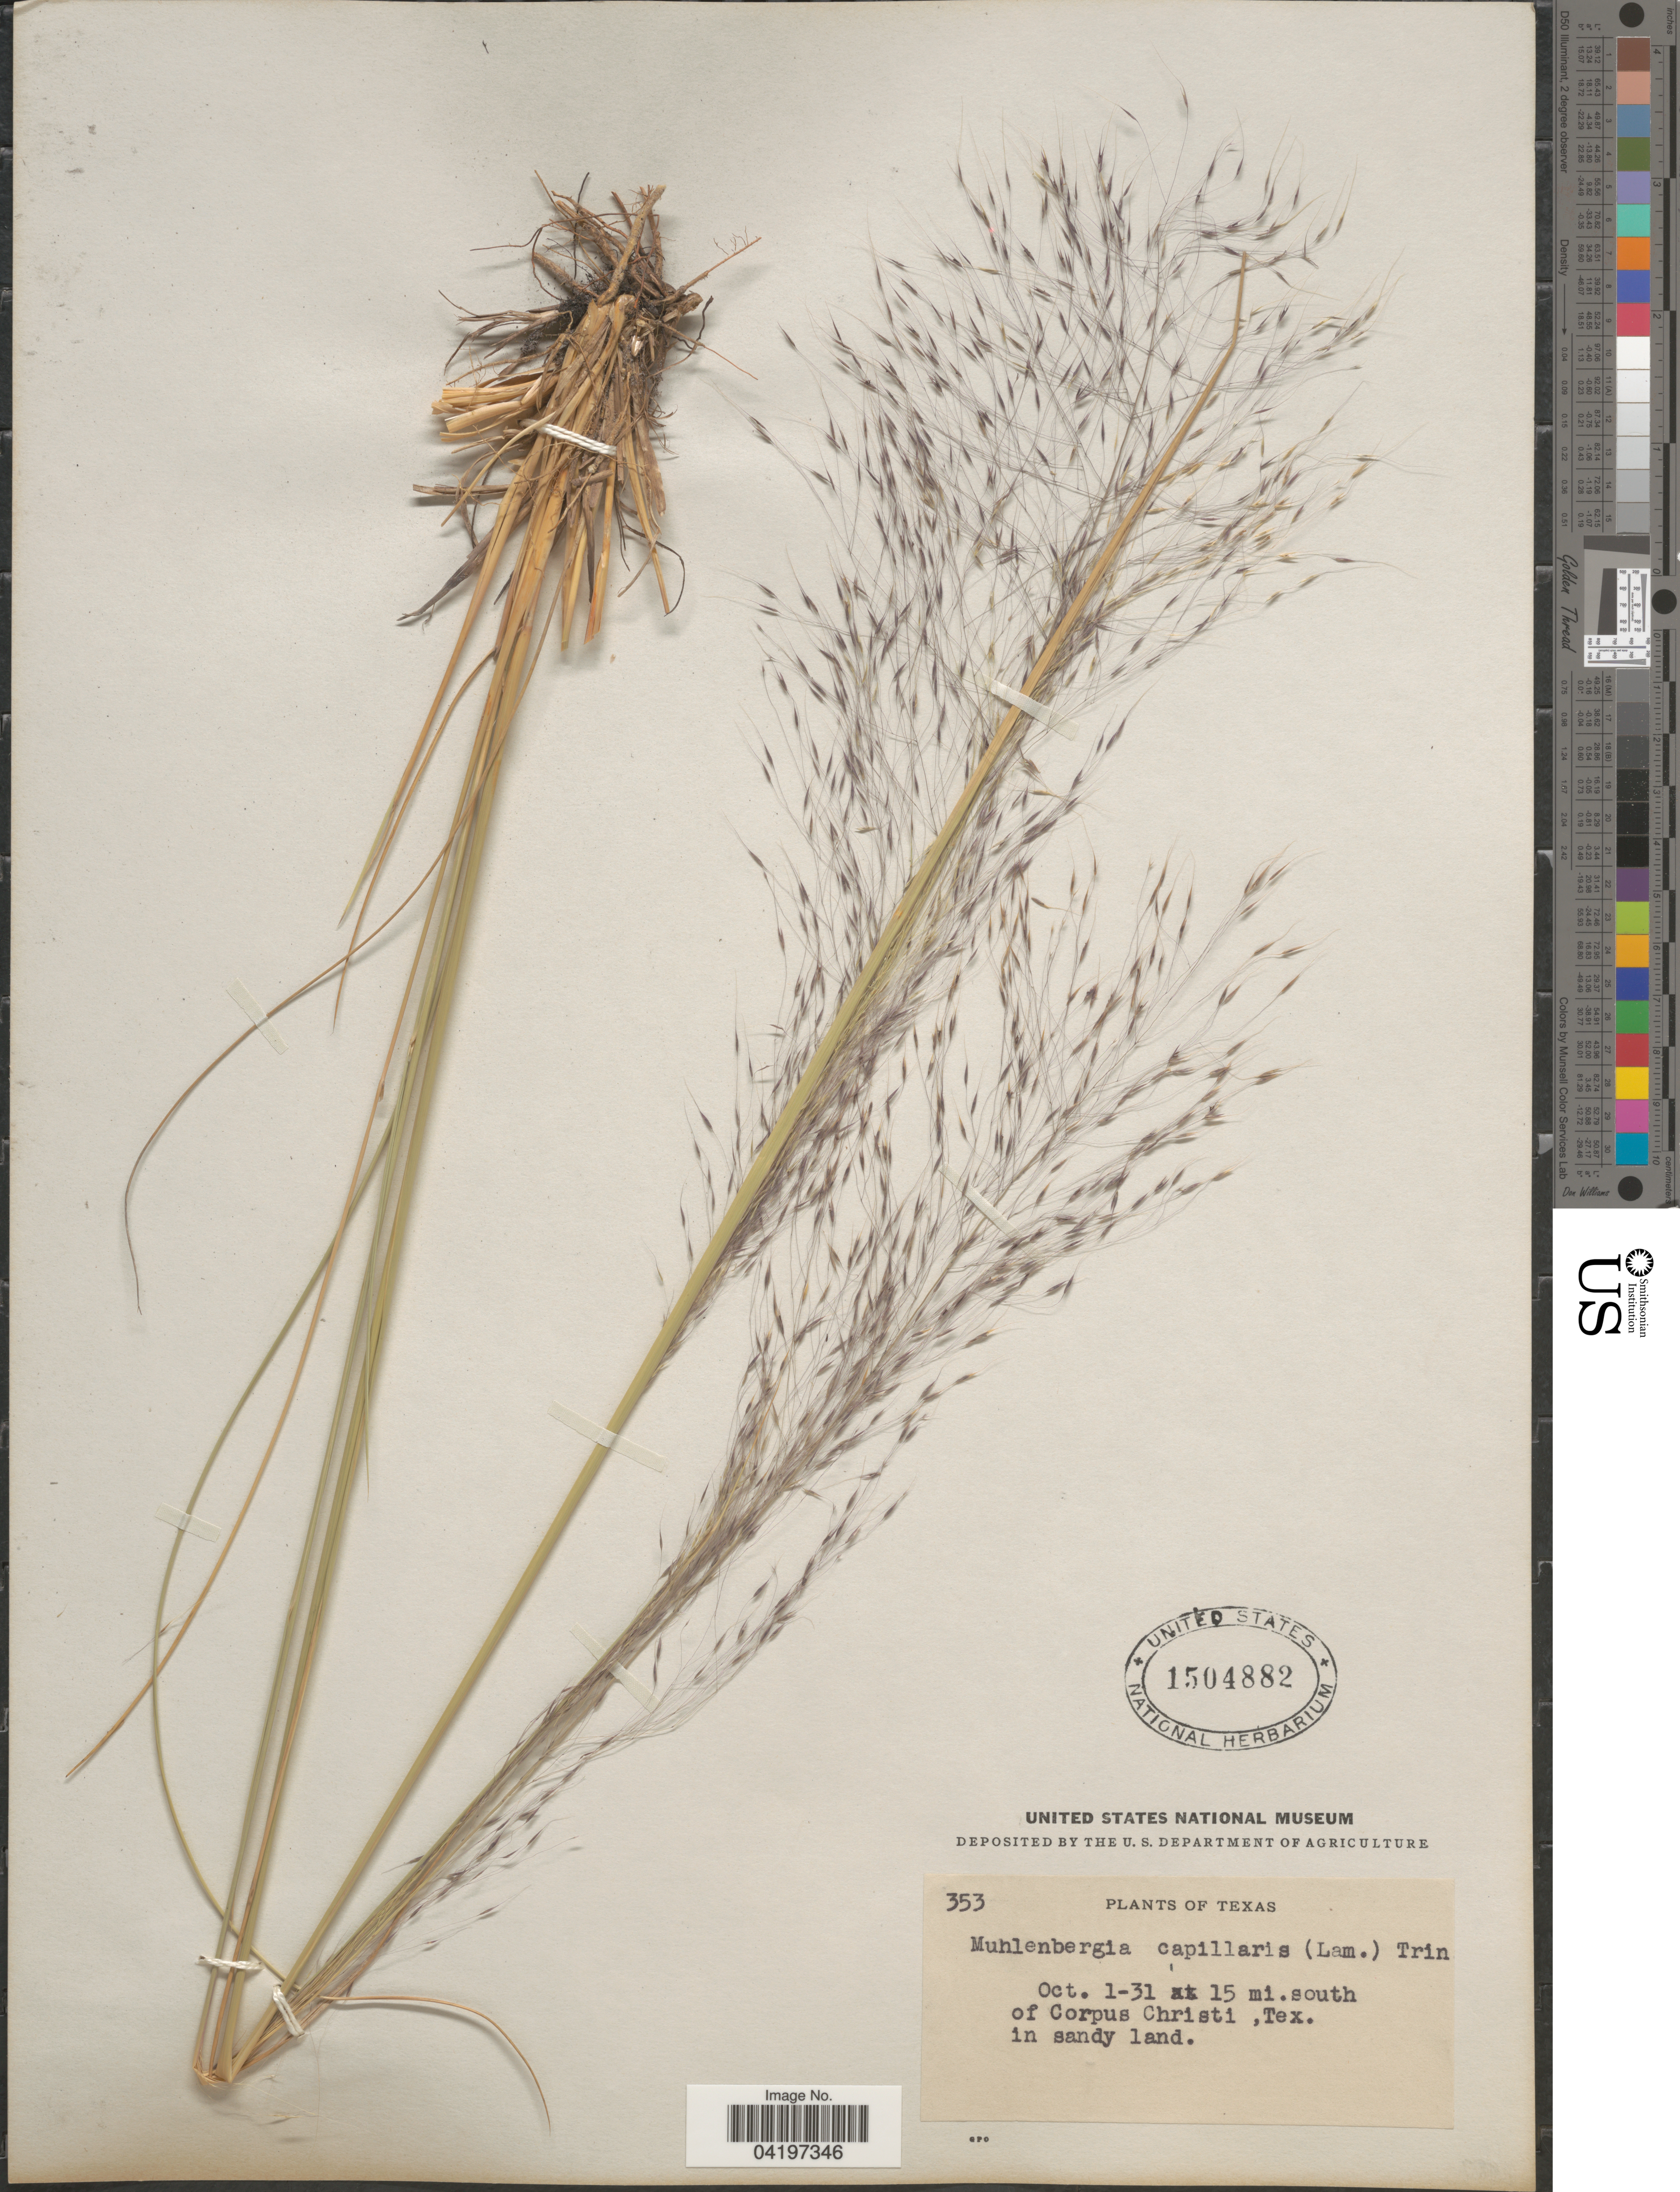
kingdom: Plantae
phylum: Tracheophyta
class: Liliopsida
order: Poales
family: Poaceae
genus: Muhlenbergia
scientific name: Muhlenbergia sericea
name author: (Michx.) P.M. Peterson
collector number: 353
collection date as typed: Transcribed d/m/y: 1/10/31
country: United States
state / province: Texas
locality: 15 mi. south of Corpus Christi.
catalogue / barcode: US 1504882